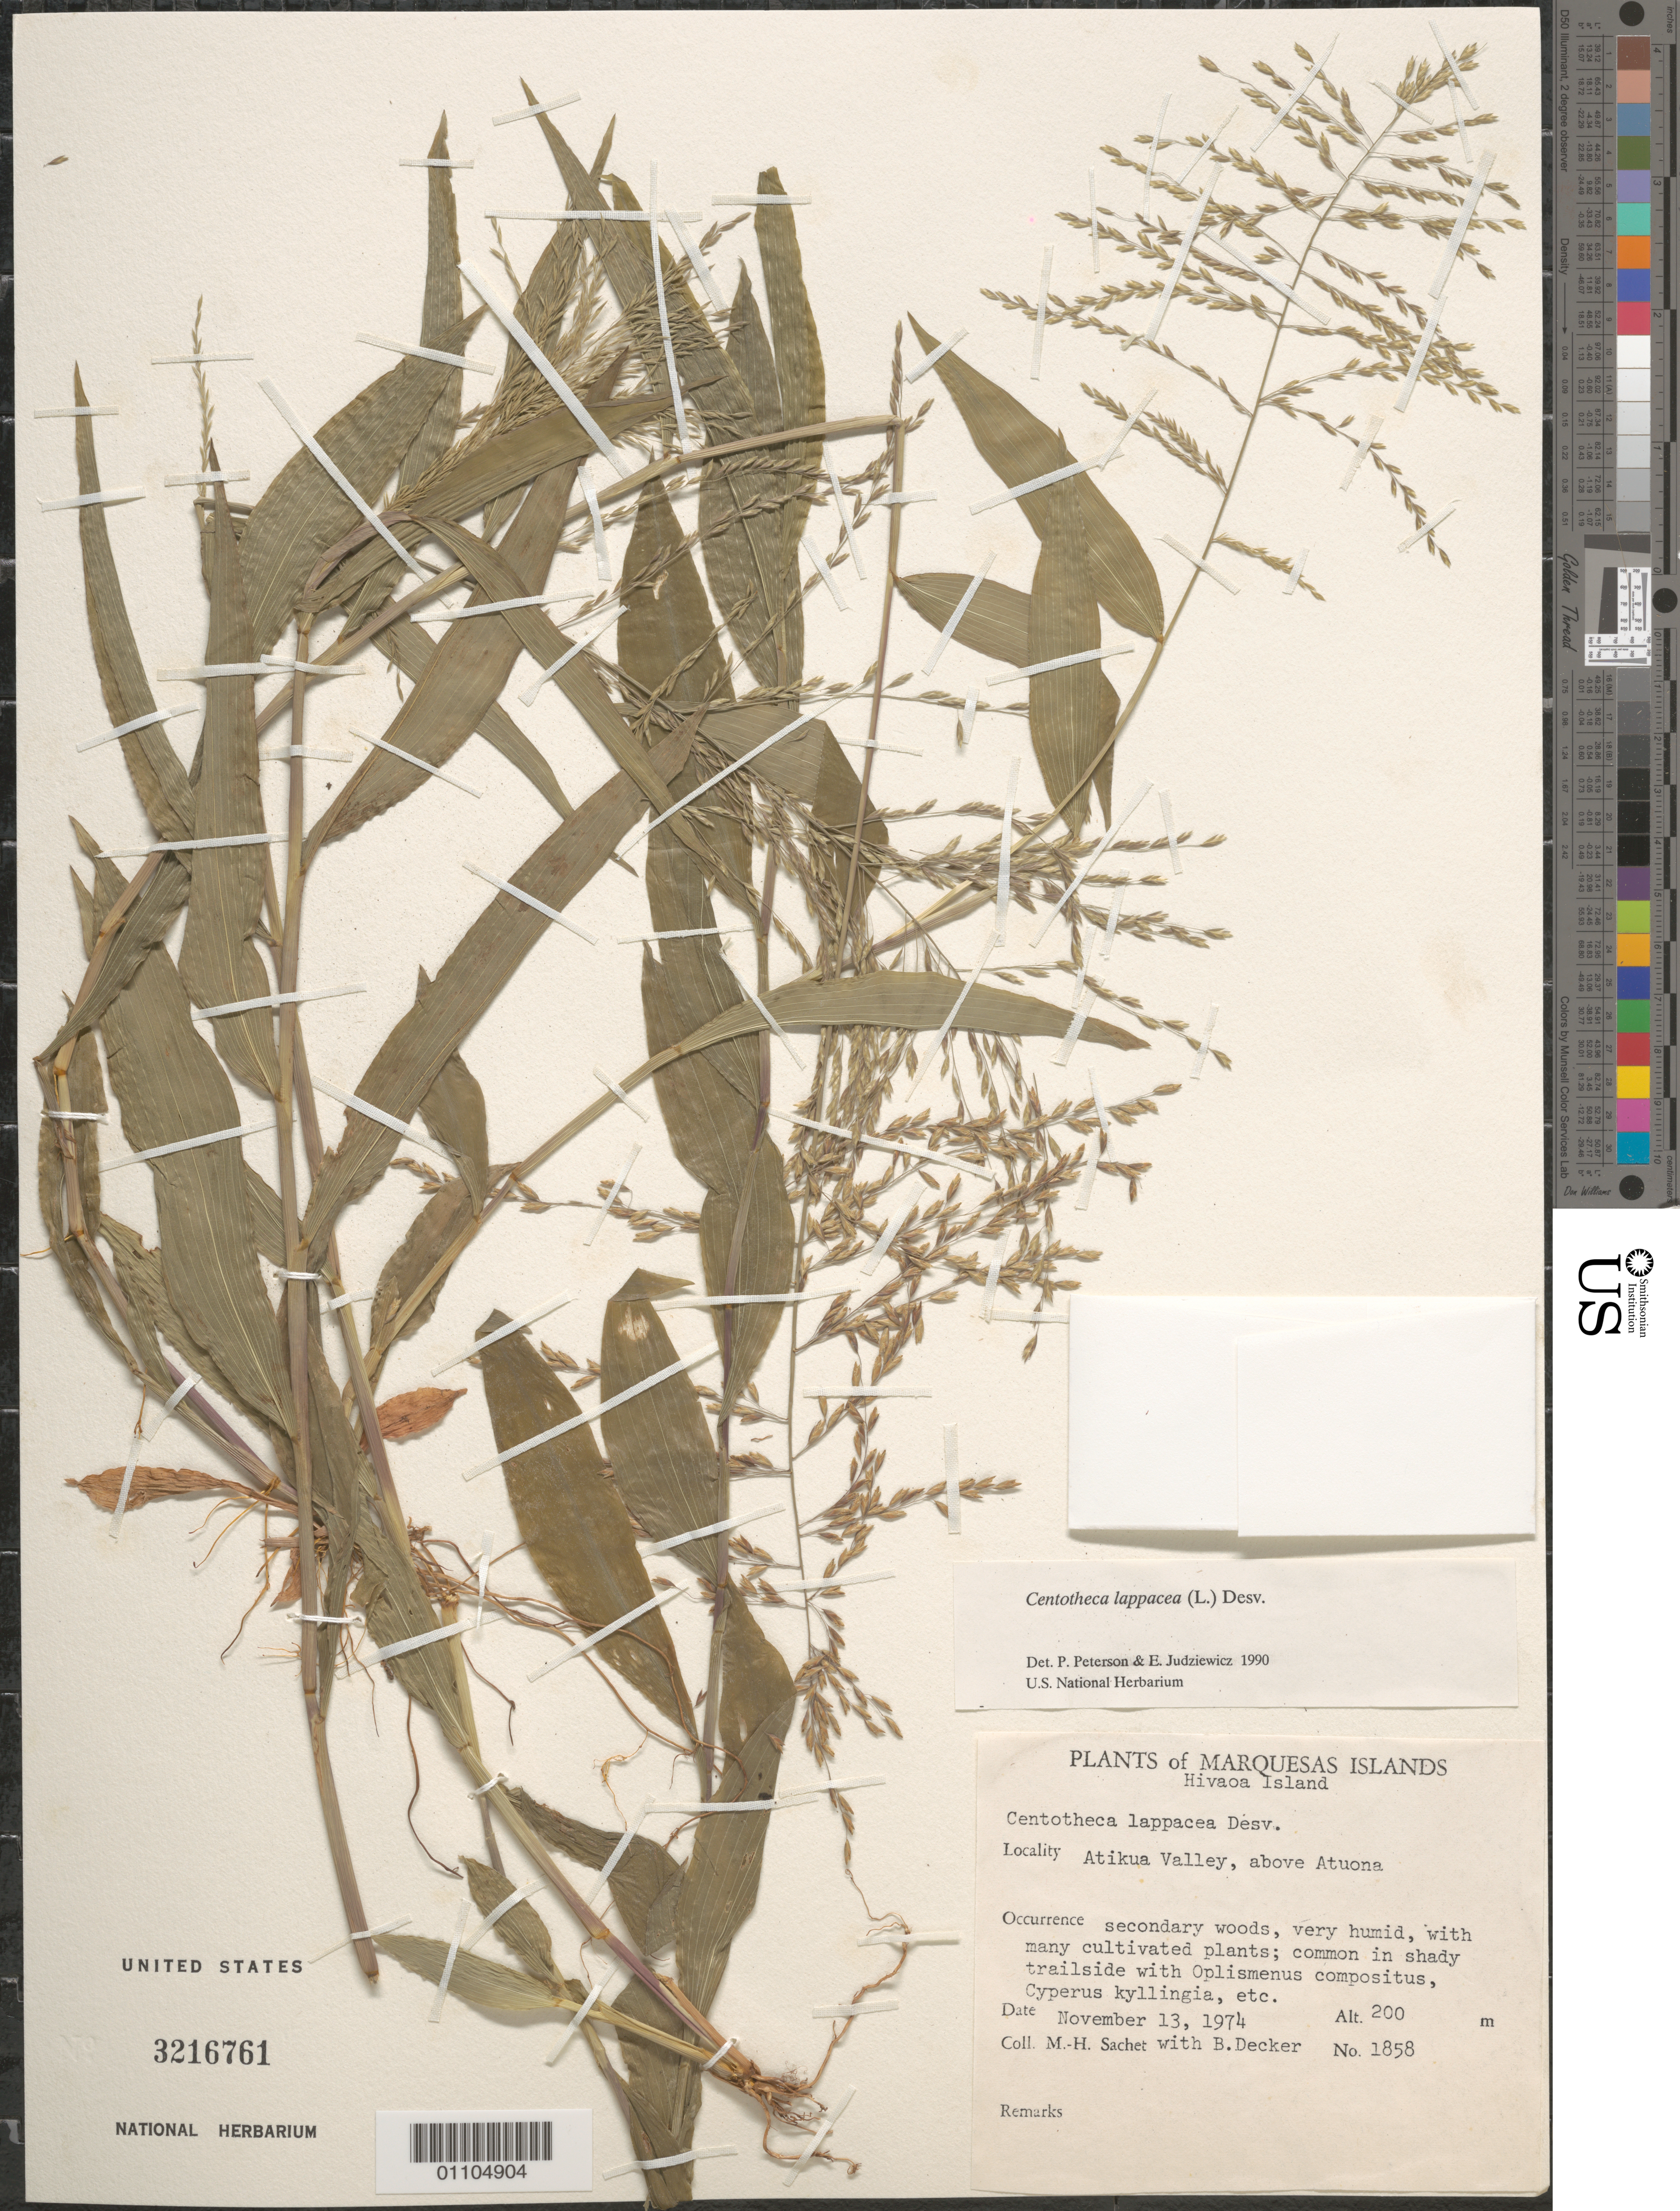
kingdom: Plantae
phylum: Tracheophyta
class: Liliopsida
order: Poales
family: Poaceae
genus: Centotheca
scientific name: Centotheca lappacea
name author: (L.) Desv.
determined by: Peterson, P. M.; Judziewicz, E. J.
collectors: M.-H. Sachet & B. G. Decker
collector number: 1858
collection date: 1974-11-13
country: French Polynesia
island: Hiva Oa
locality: Atikua Valley, above Atuona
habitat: secondary forest, very humid, with many cultivated plants; common on shady trailside with Oplismenus, Cyperus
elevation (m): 200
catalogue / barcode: US 3216761